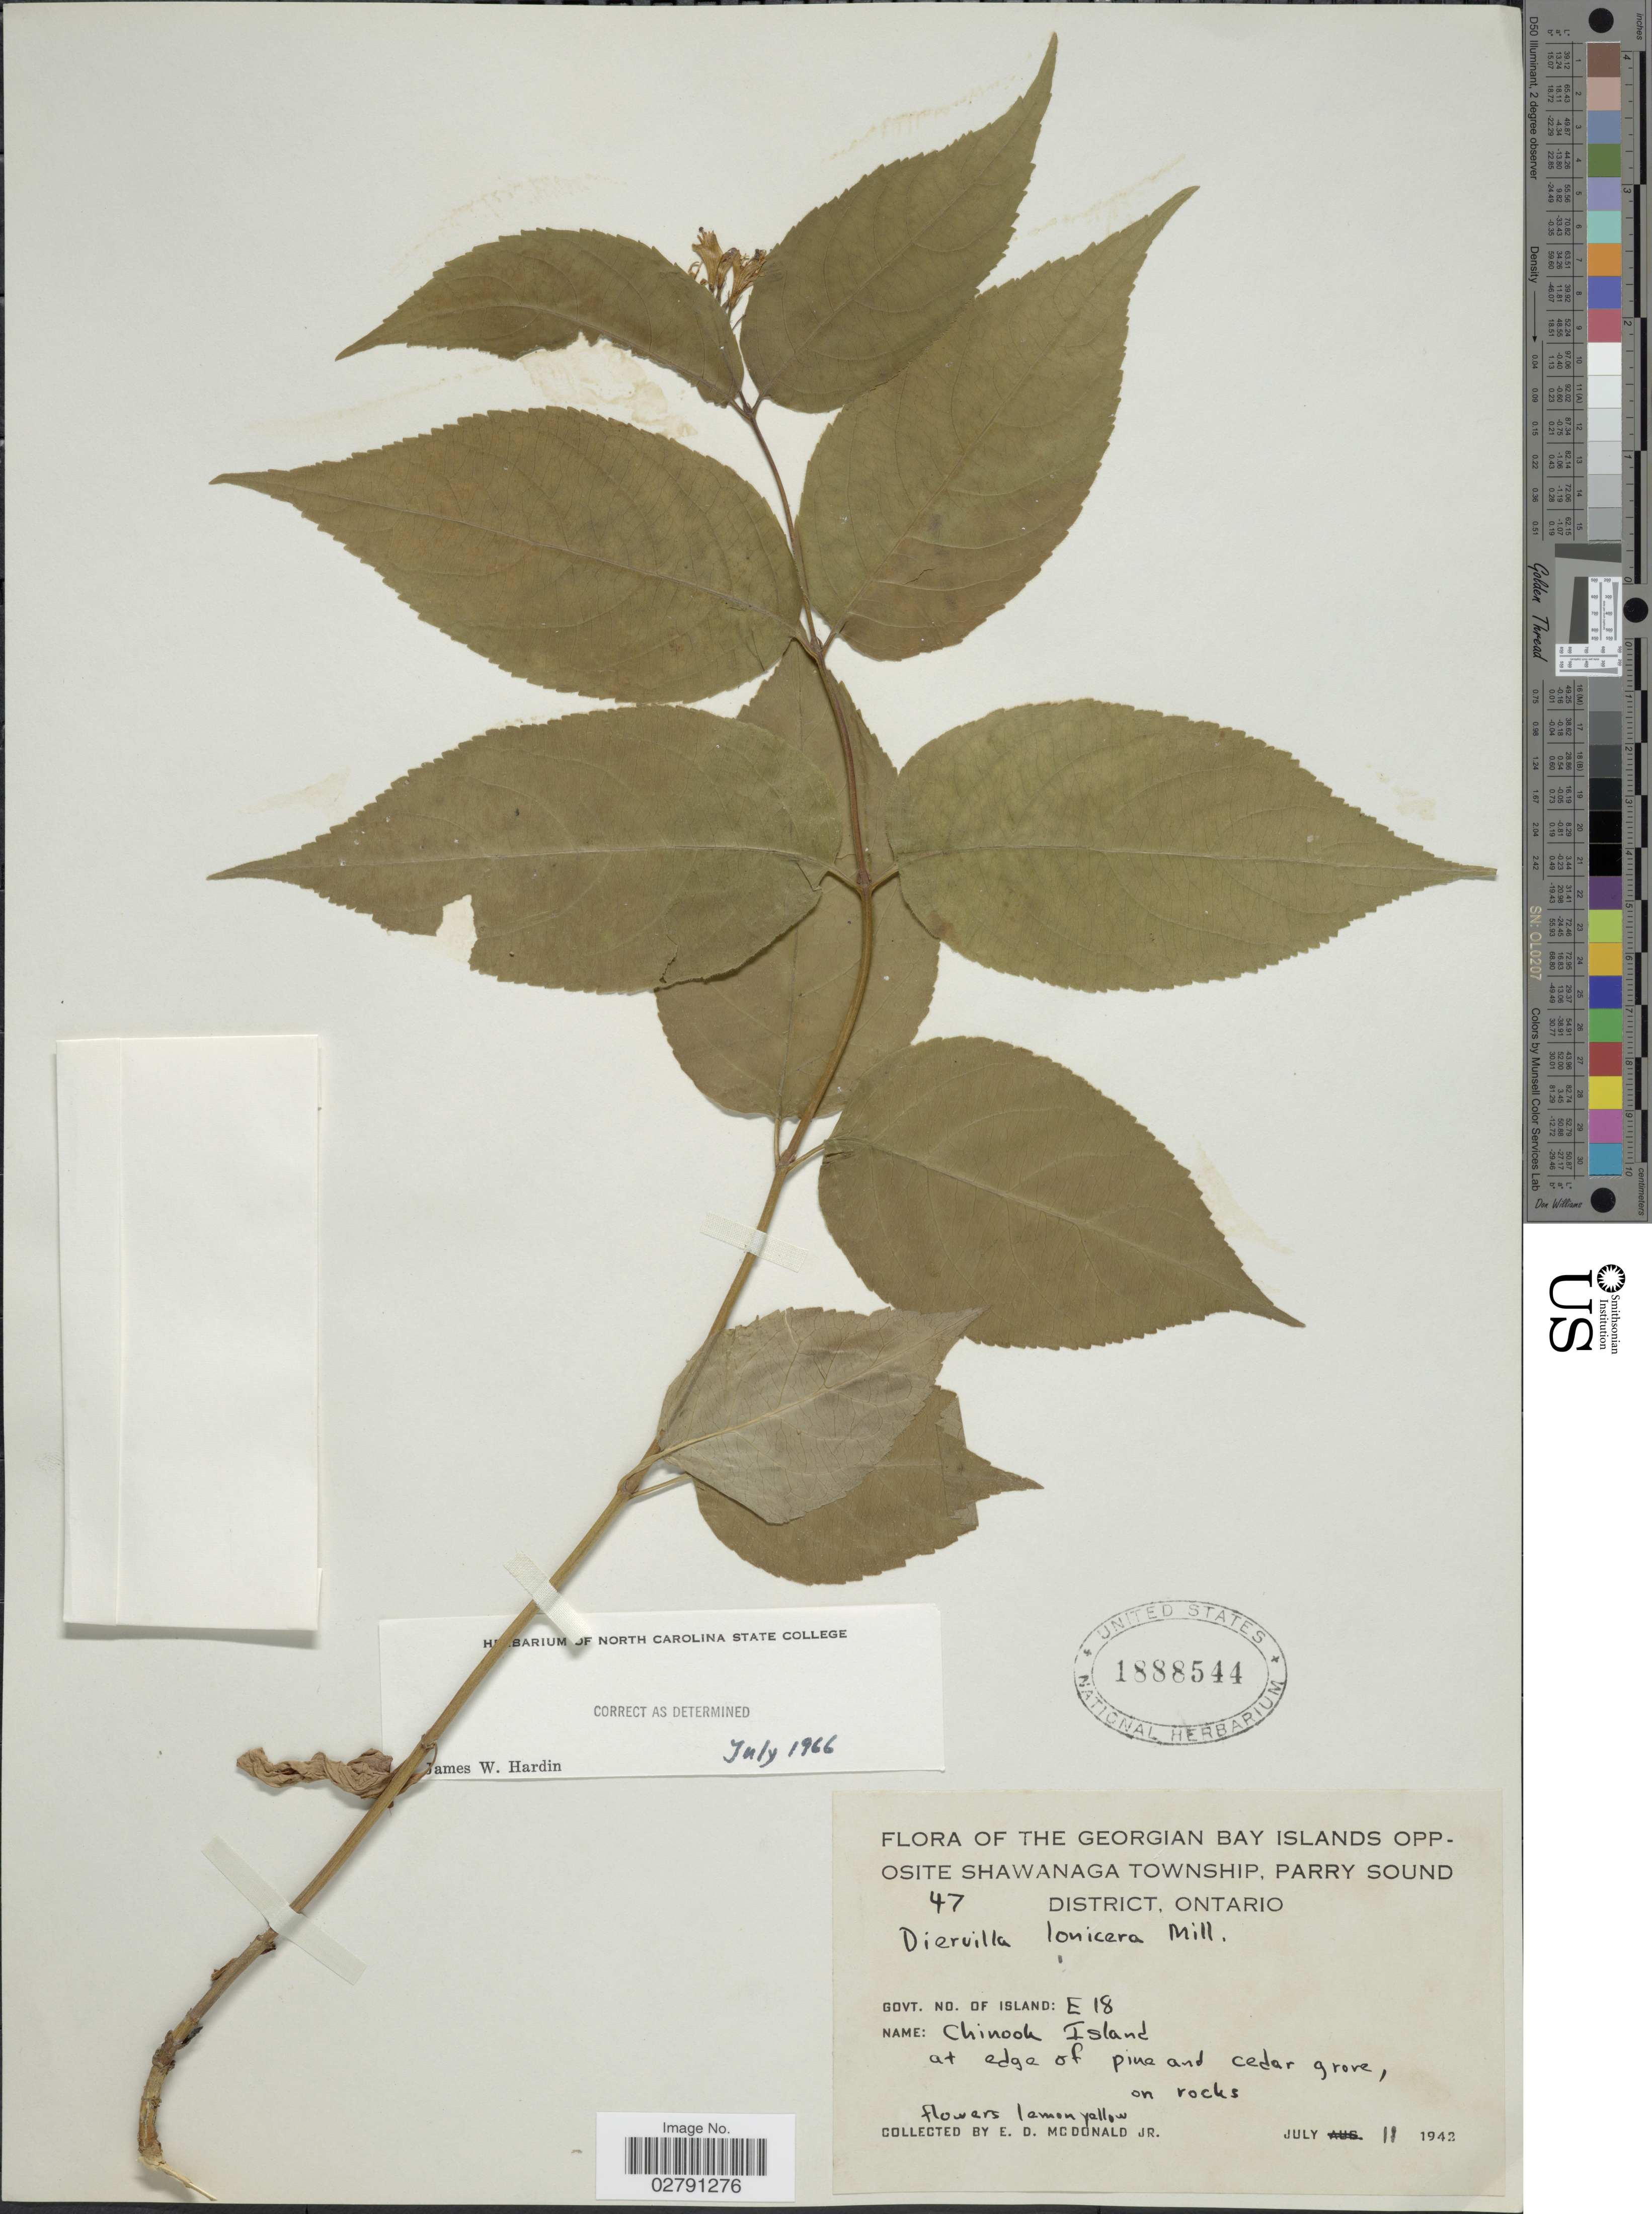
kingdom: Plantae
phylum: Tracheophyta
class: Magnoliopsida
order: Dipsacales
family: Caprifoliaceae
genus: Diervilla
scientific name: Diervilla lonicera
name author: Mill.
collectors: E. D. McDonald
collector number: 47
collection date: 1942-07-11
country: Canada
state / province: Ontario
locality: The Georgian Bay Islands Opposite Shawanaga Township, Parry sound District Ontario. Govt. no. of island: E18. Chinook Island.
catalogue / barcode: US 1888544